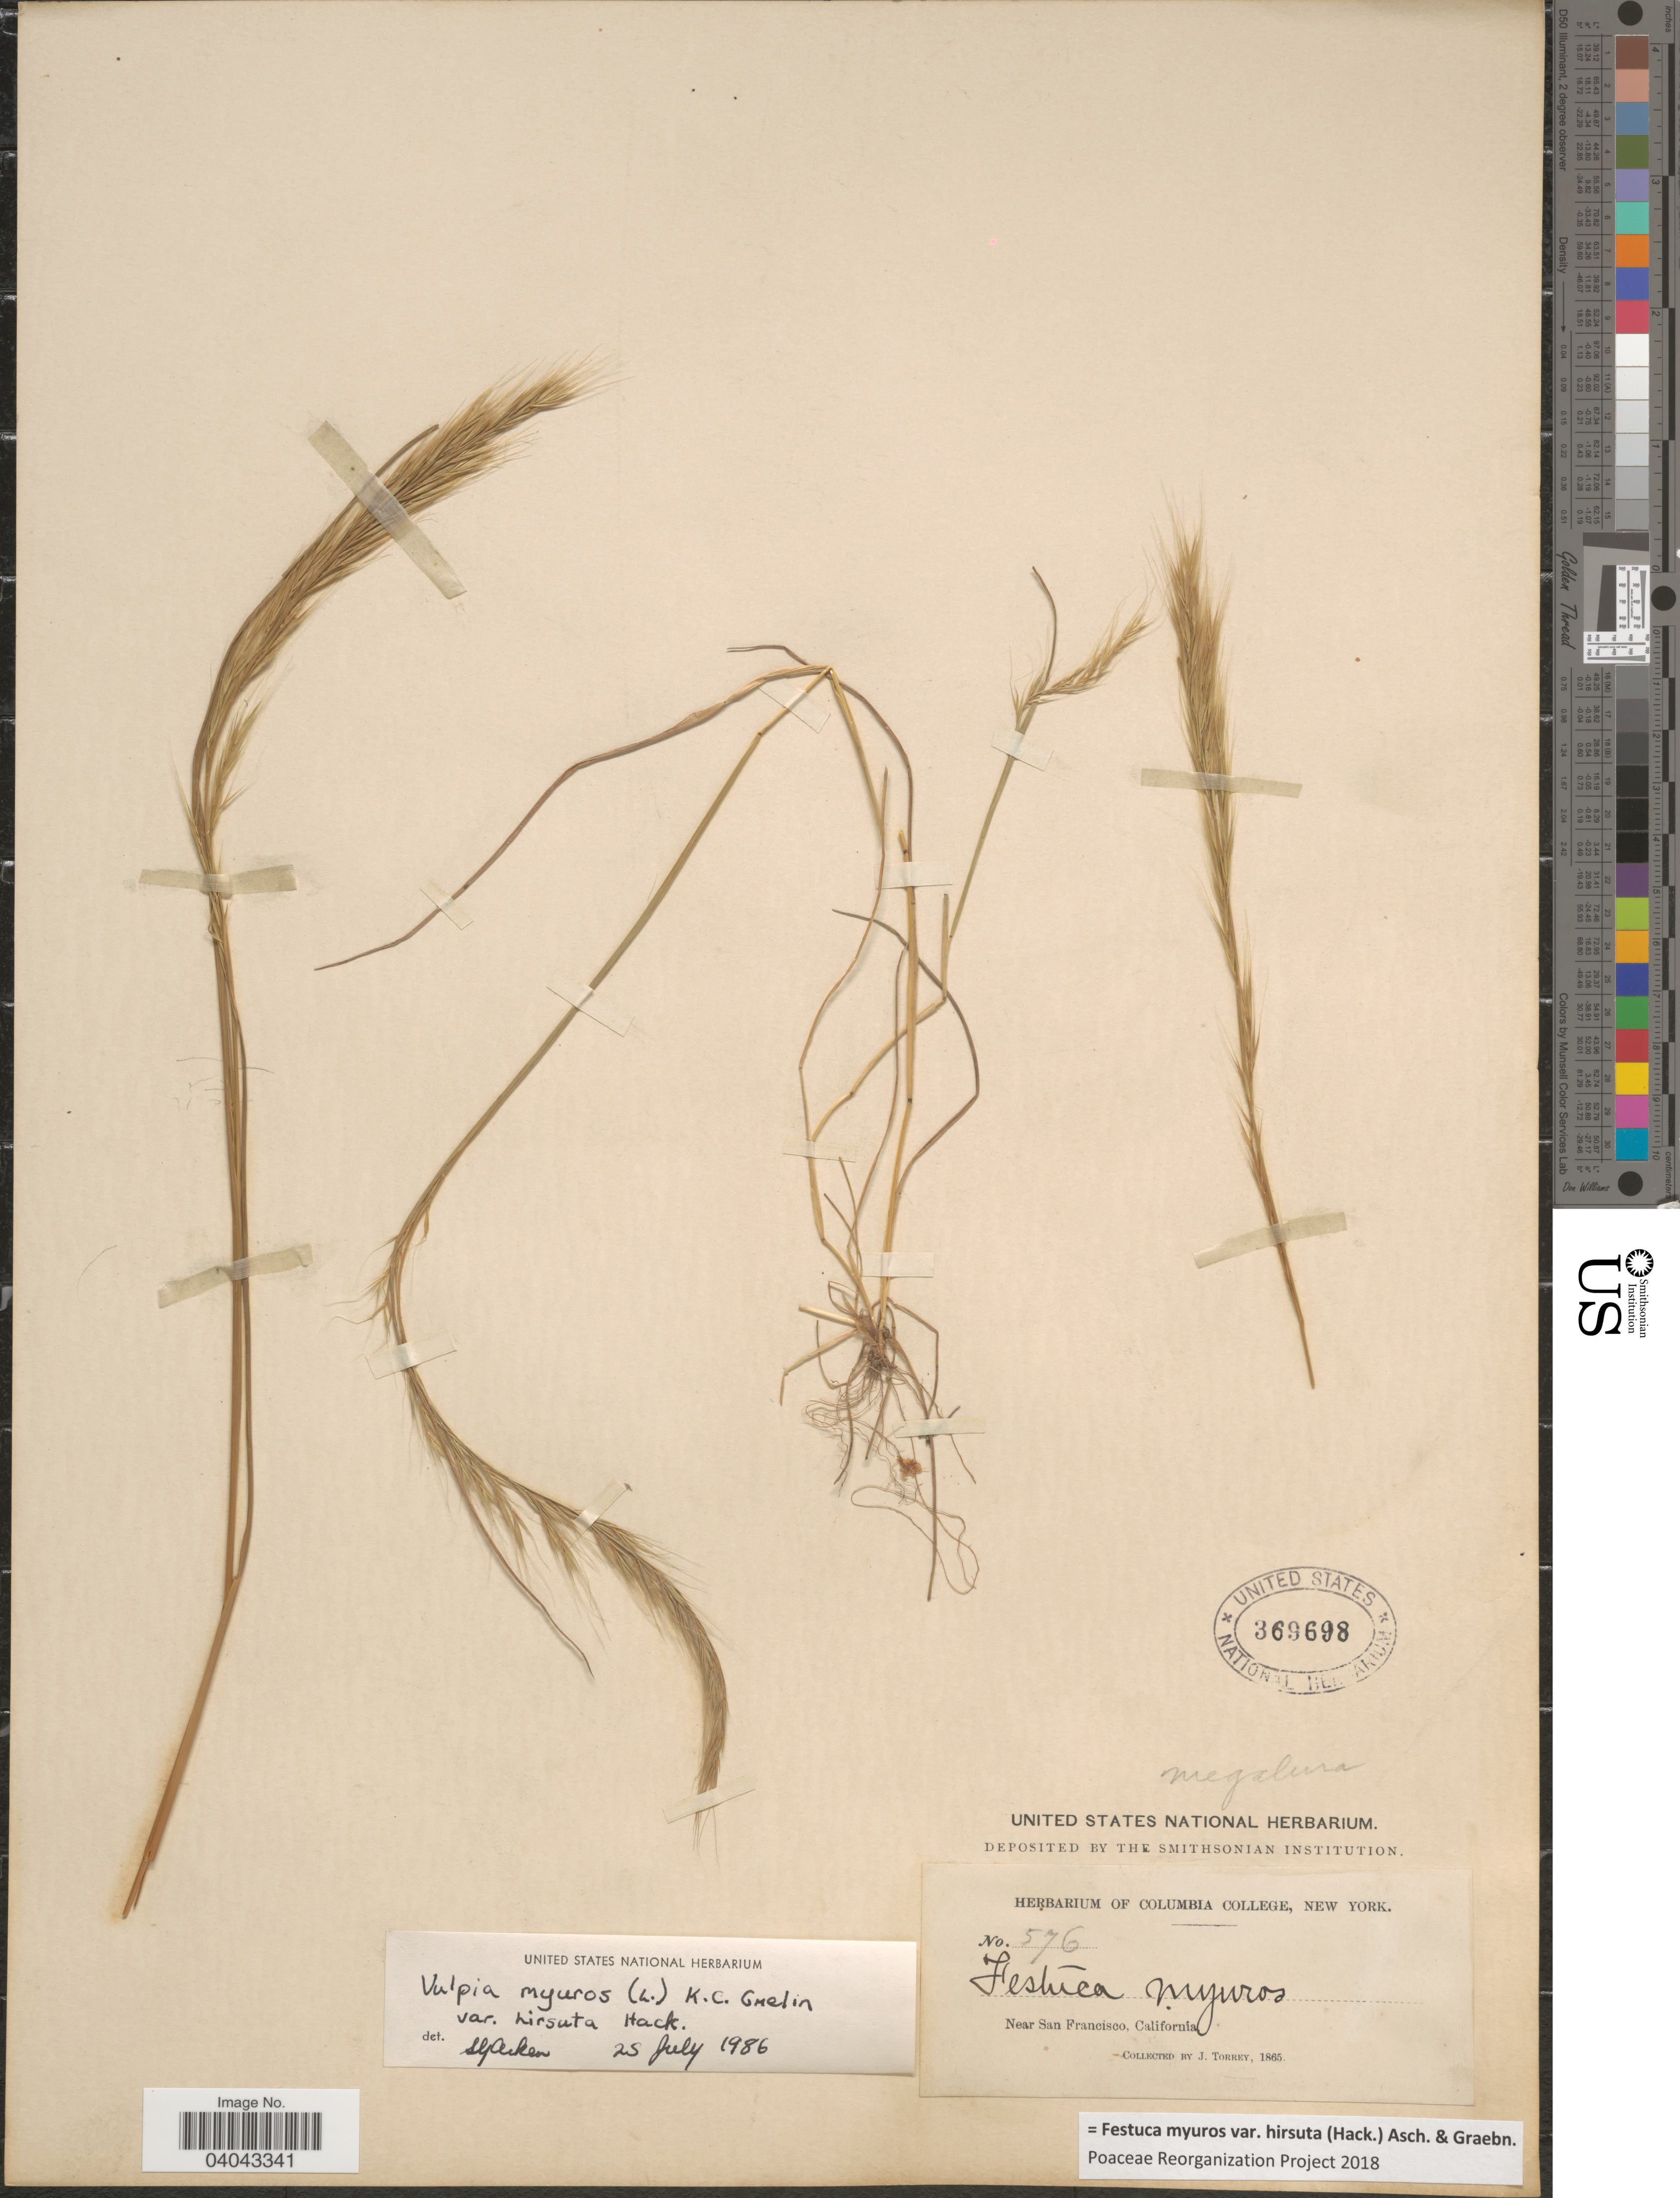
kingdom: Plantae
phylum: Tracheophyta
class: Liliopsida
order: Poales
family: Poaceae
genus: Festuca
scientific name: Festuca myuros var. hirsuta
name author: (Hack.) Asch. & Graebn.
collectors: J. Torrey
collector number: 576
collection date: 1865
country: United States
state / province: California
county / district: San Francisco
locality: Near San Francisco.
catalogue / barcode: US 369698